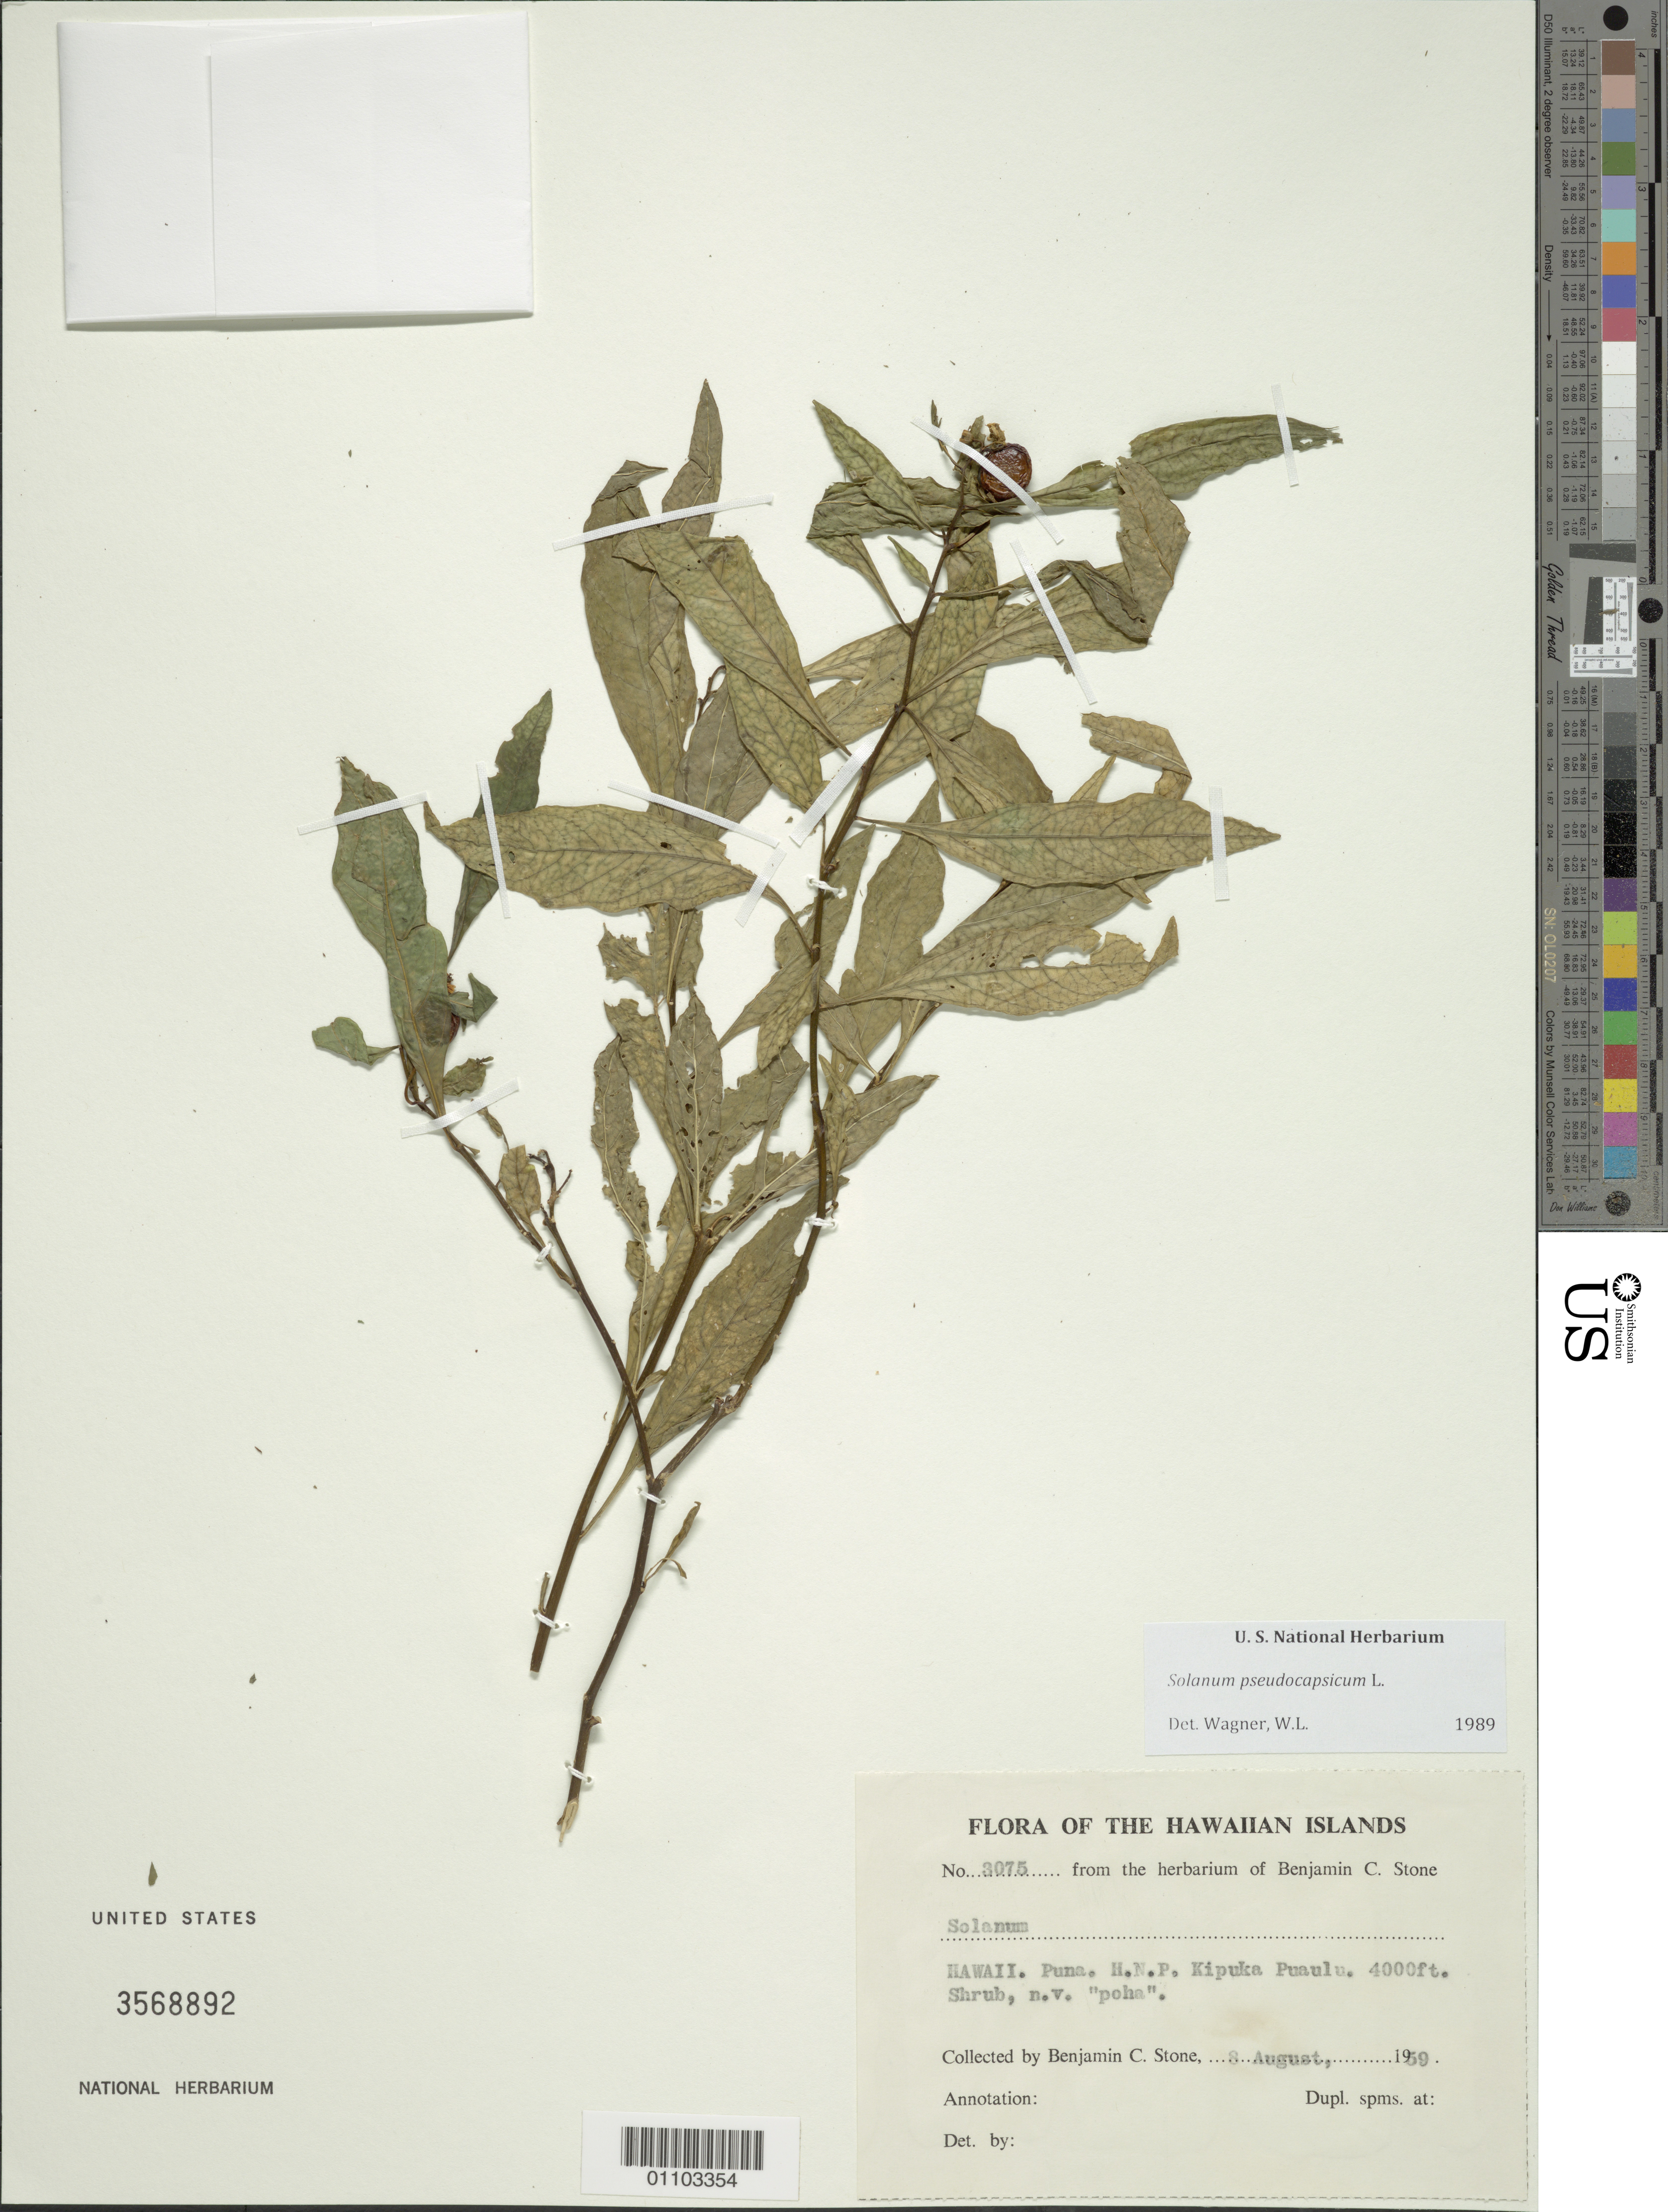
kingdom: Plantae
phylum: Tracheophyta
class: Magnoliopsida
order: Solanales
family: Solanaceae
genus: Solanum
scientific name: Solanum pseudocapsicum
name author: L.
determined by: Wagner, W. L., (BOT), Smithsonian Institution - National Museum of Natural History (UNITED STATES)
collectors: B. C. Stone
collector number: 3075sandwicensis,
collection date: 1959-08-08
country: United States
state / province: Hawaii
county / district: Hawaii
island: Hawaii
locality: Puna, H.N.P. Kipuka Puaulu.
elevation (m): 1219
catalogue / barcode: US 3568892